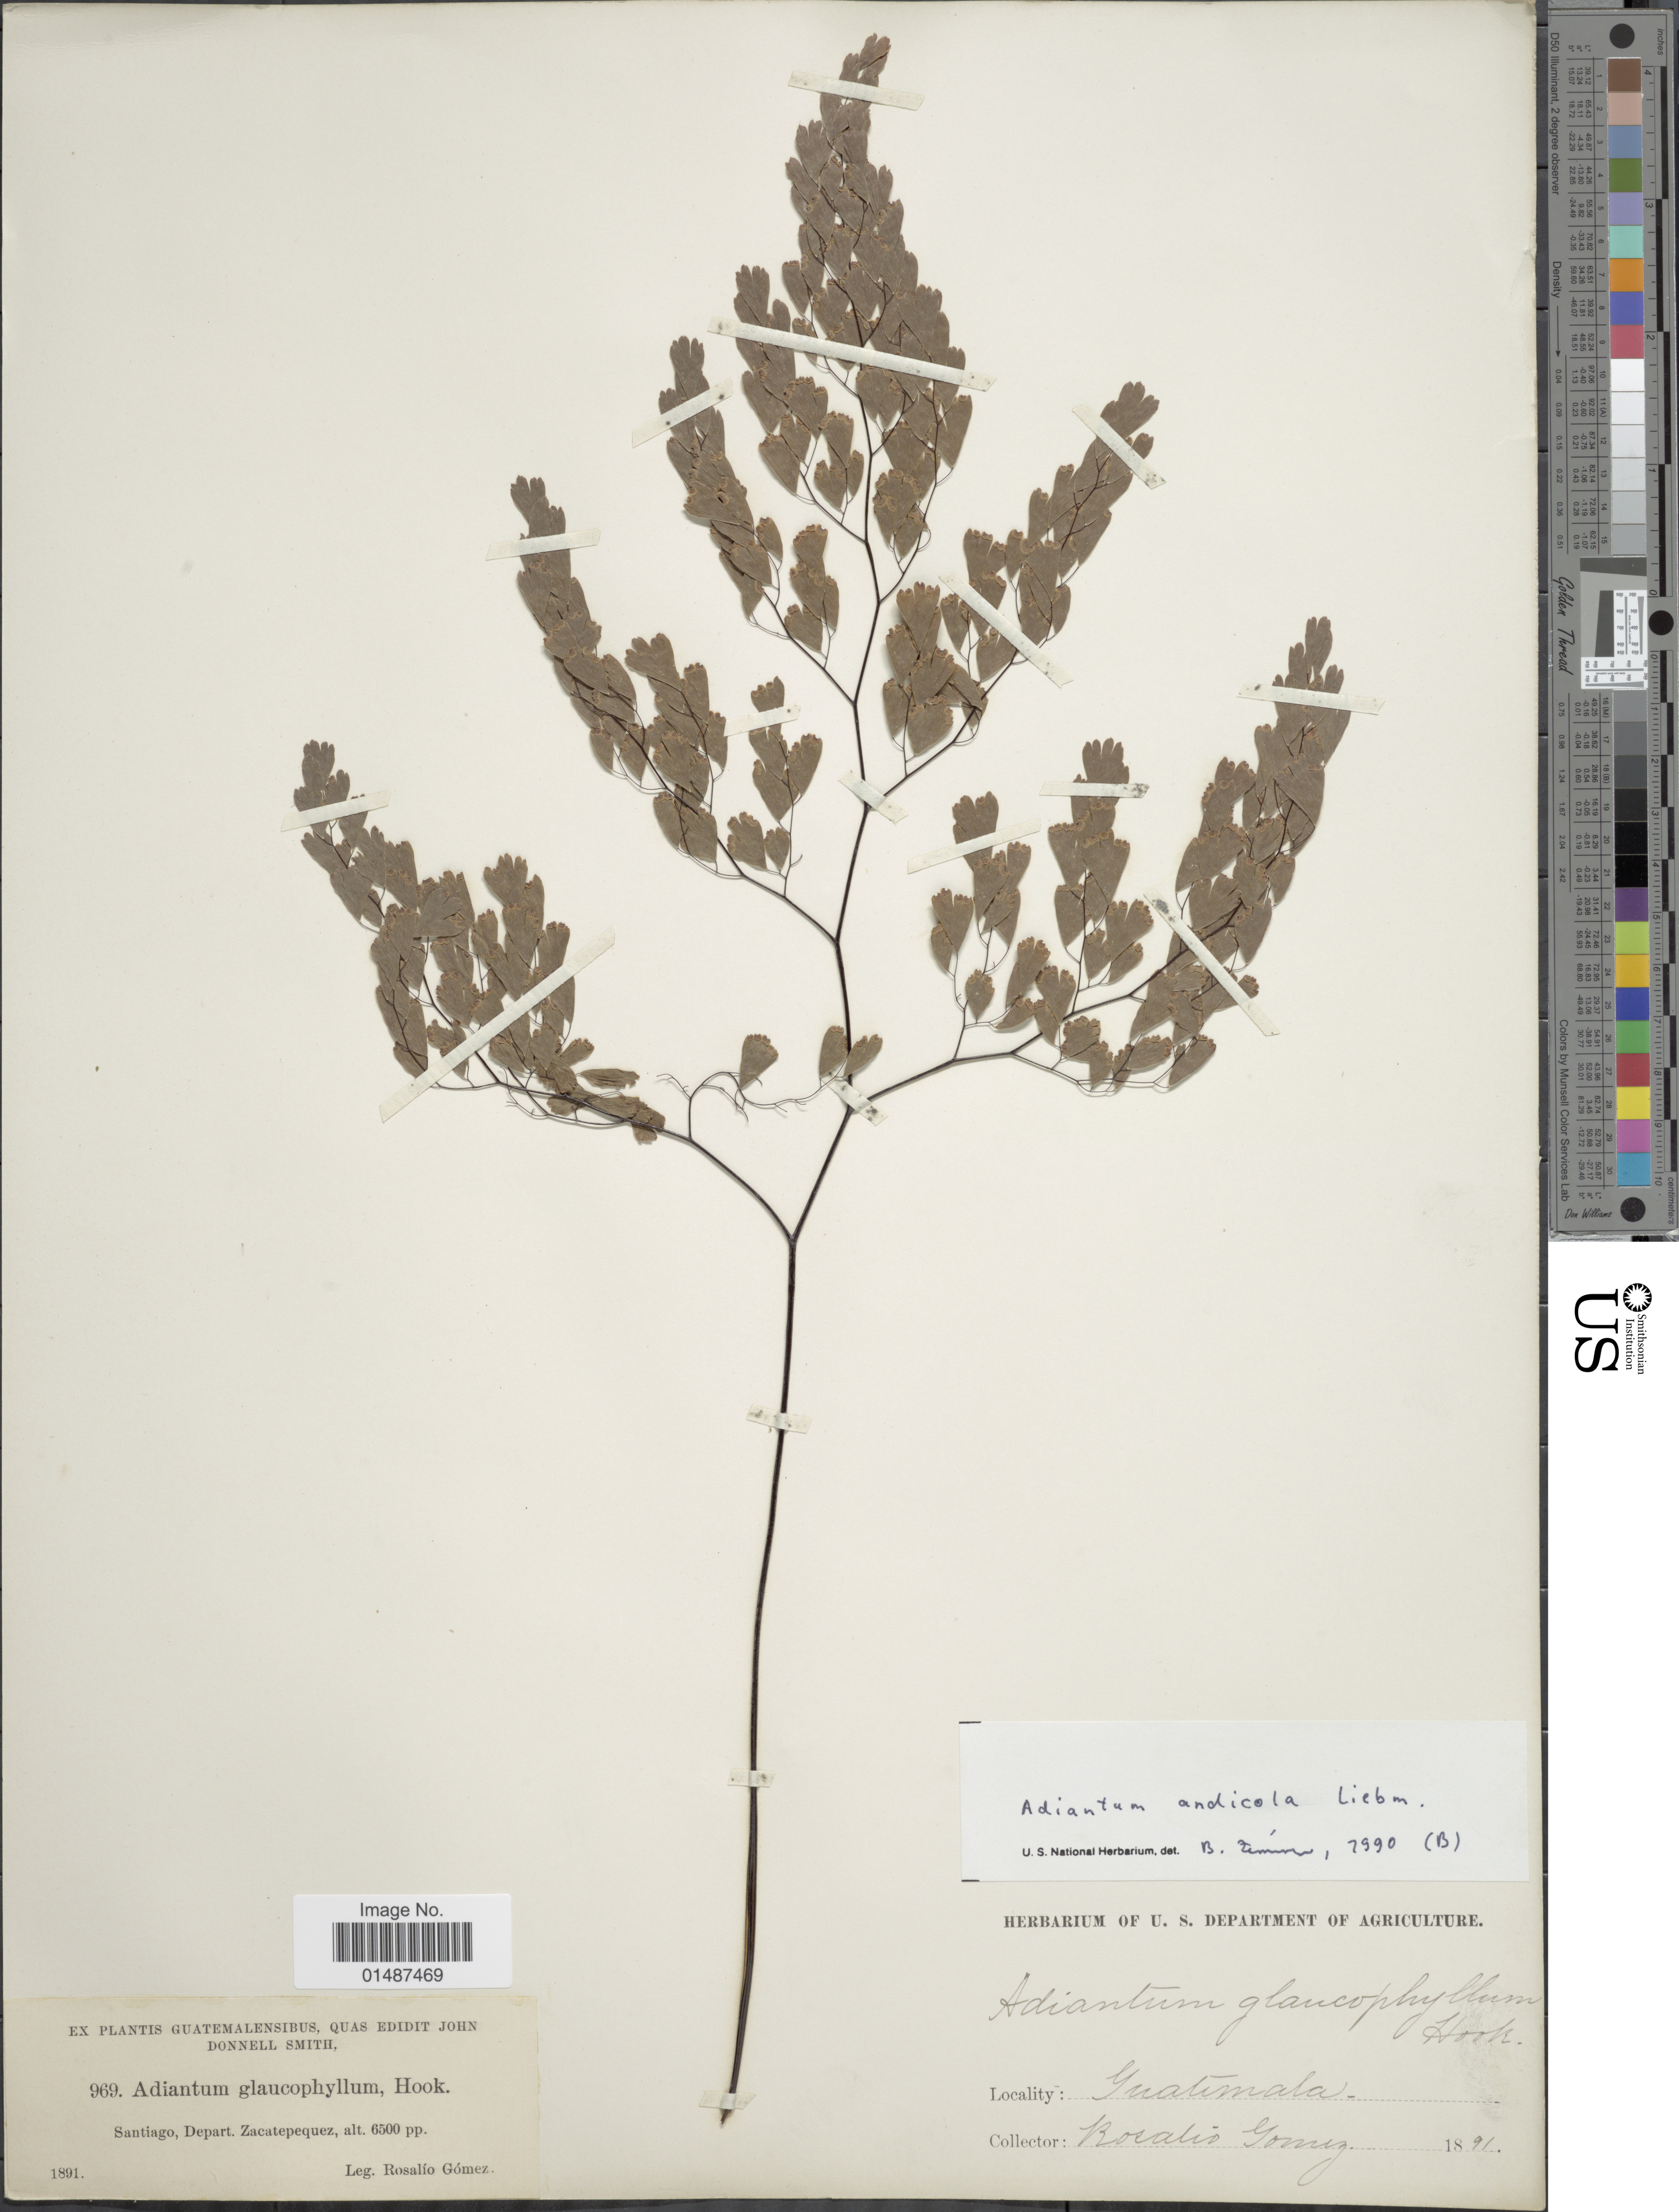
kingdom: Plantae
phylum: Tracheophyta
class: Polypodiopsida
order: Polypodiales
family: Pteridaceae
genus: Adiantum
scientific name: Adiantum andicola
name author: Liebm.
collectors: R. Gómez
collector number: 969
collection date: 1891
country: Guatemala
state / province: Sacatepéquez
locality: Santiago.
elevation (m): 1981